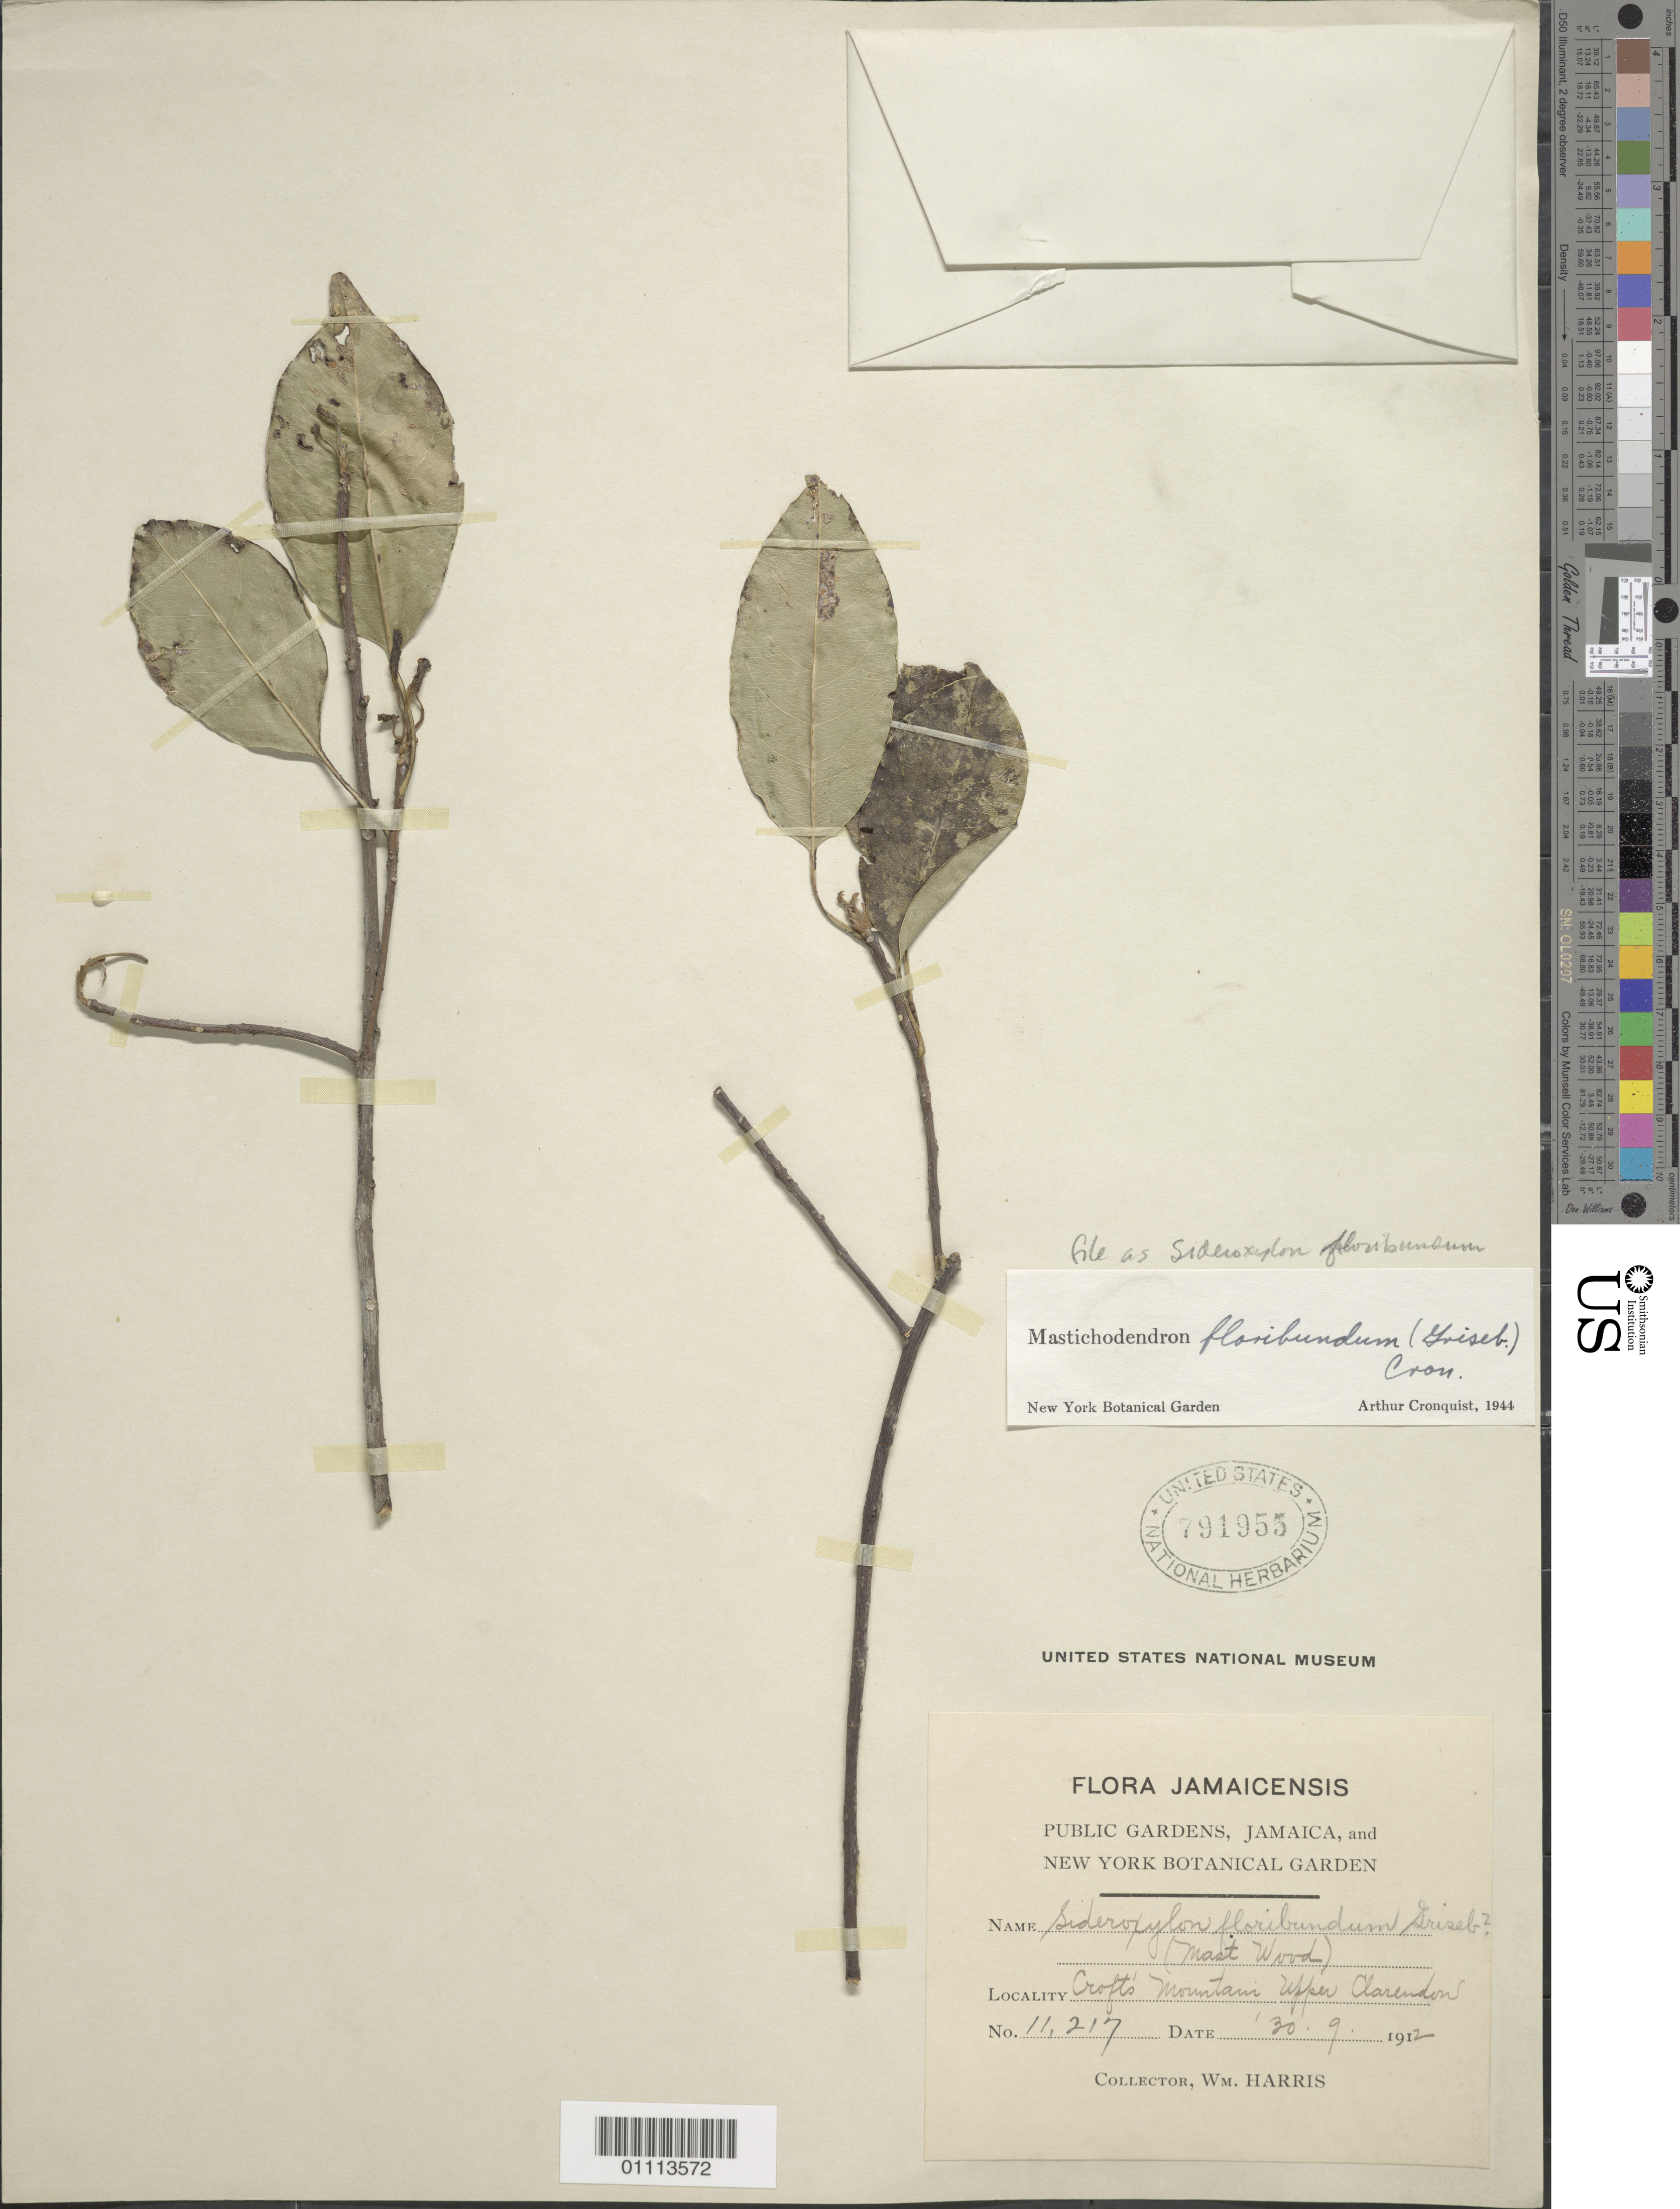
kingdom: Plantae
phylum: Tracheophyta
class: Magnoliopsida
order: Ericales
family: Sapotaceae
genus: Sideroxylon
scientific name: Sideroxylon floribundum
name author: Griseb.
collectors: W. Harris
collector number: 11217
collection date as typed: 30 Sep 1912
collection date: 1912-09-30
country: Jamaica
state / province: Clarendon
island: Jamaica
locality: Crofts Mountain, Upper Clarendon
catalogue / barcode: US 791955